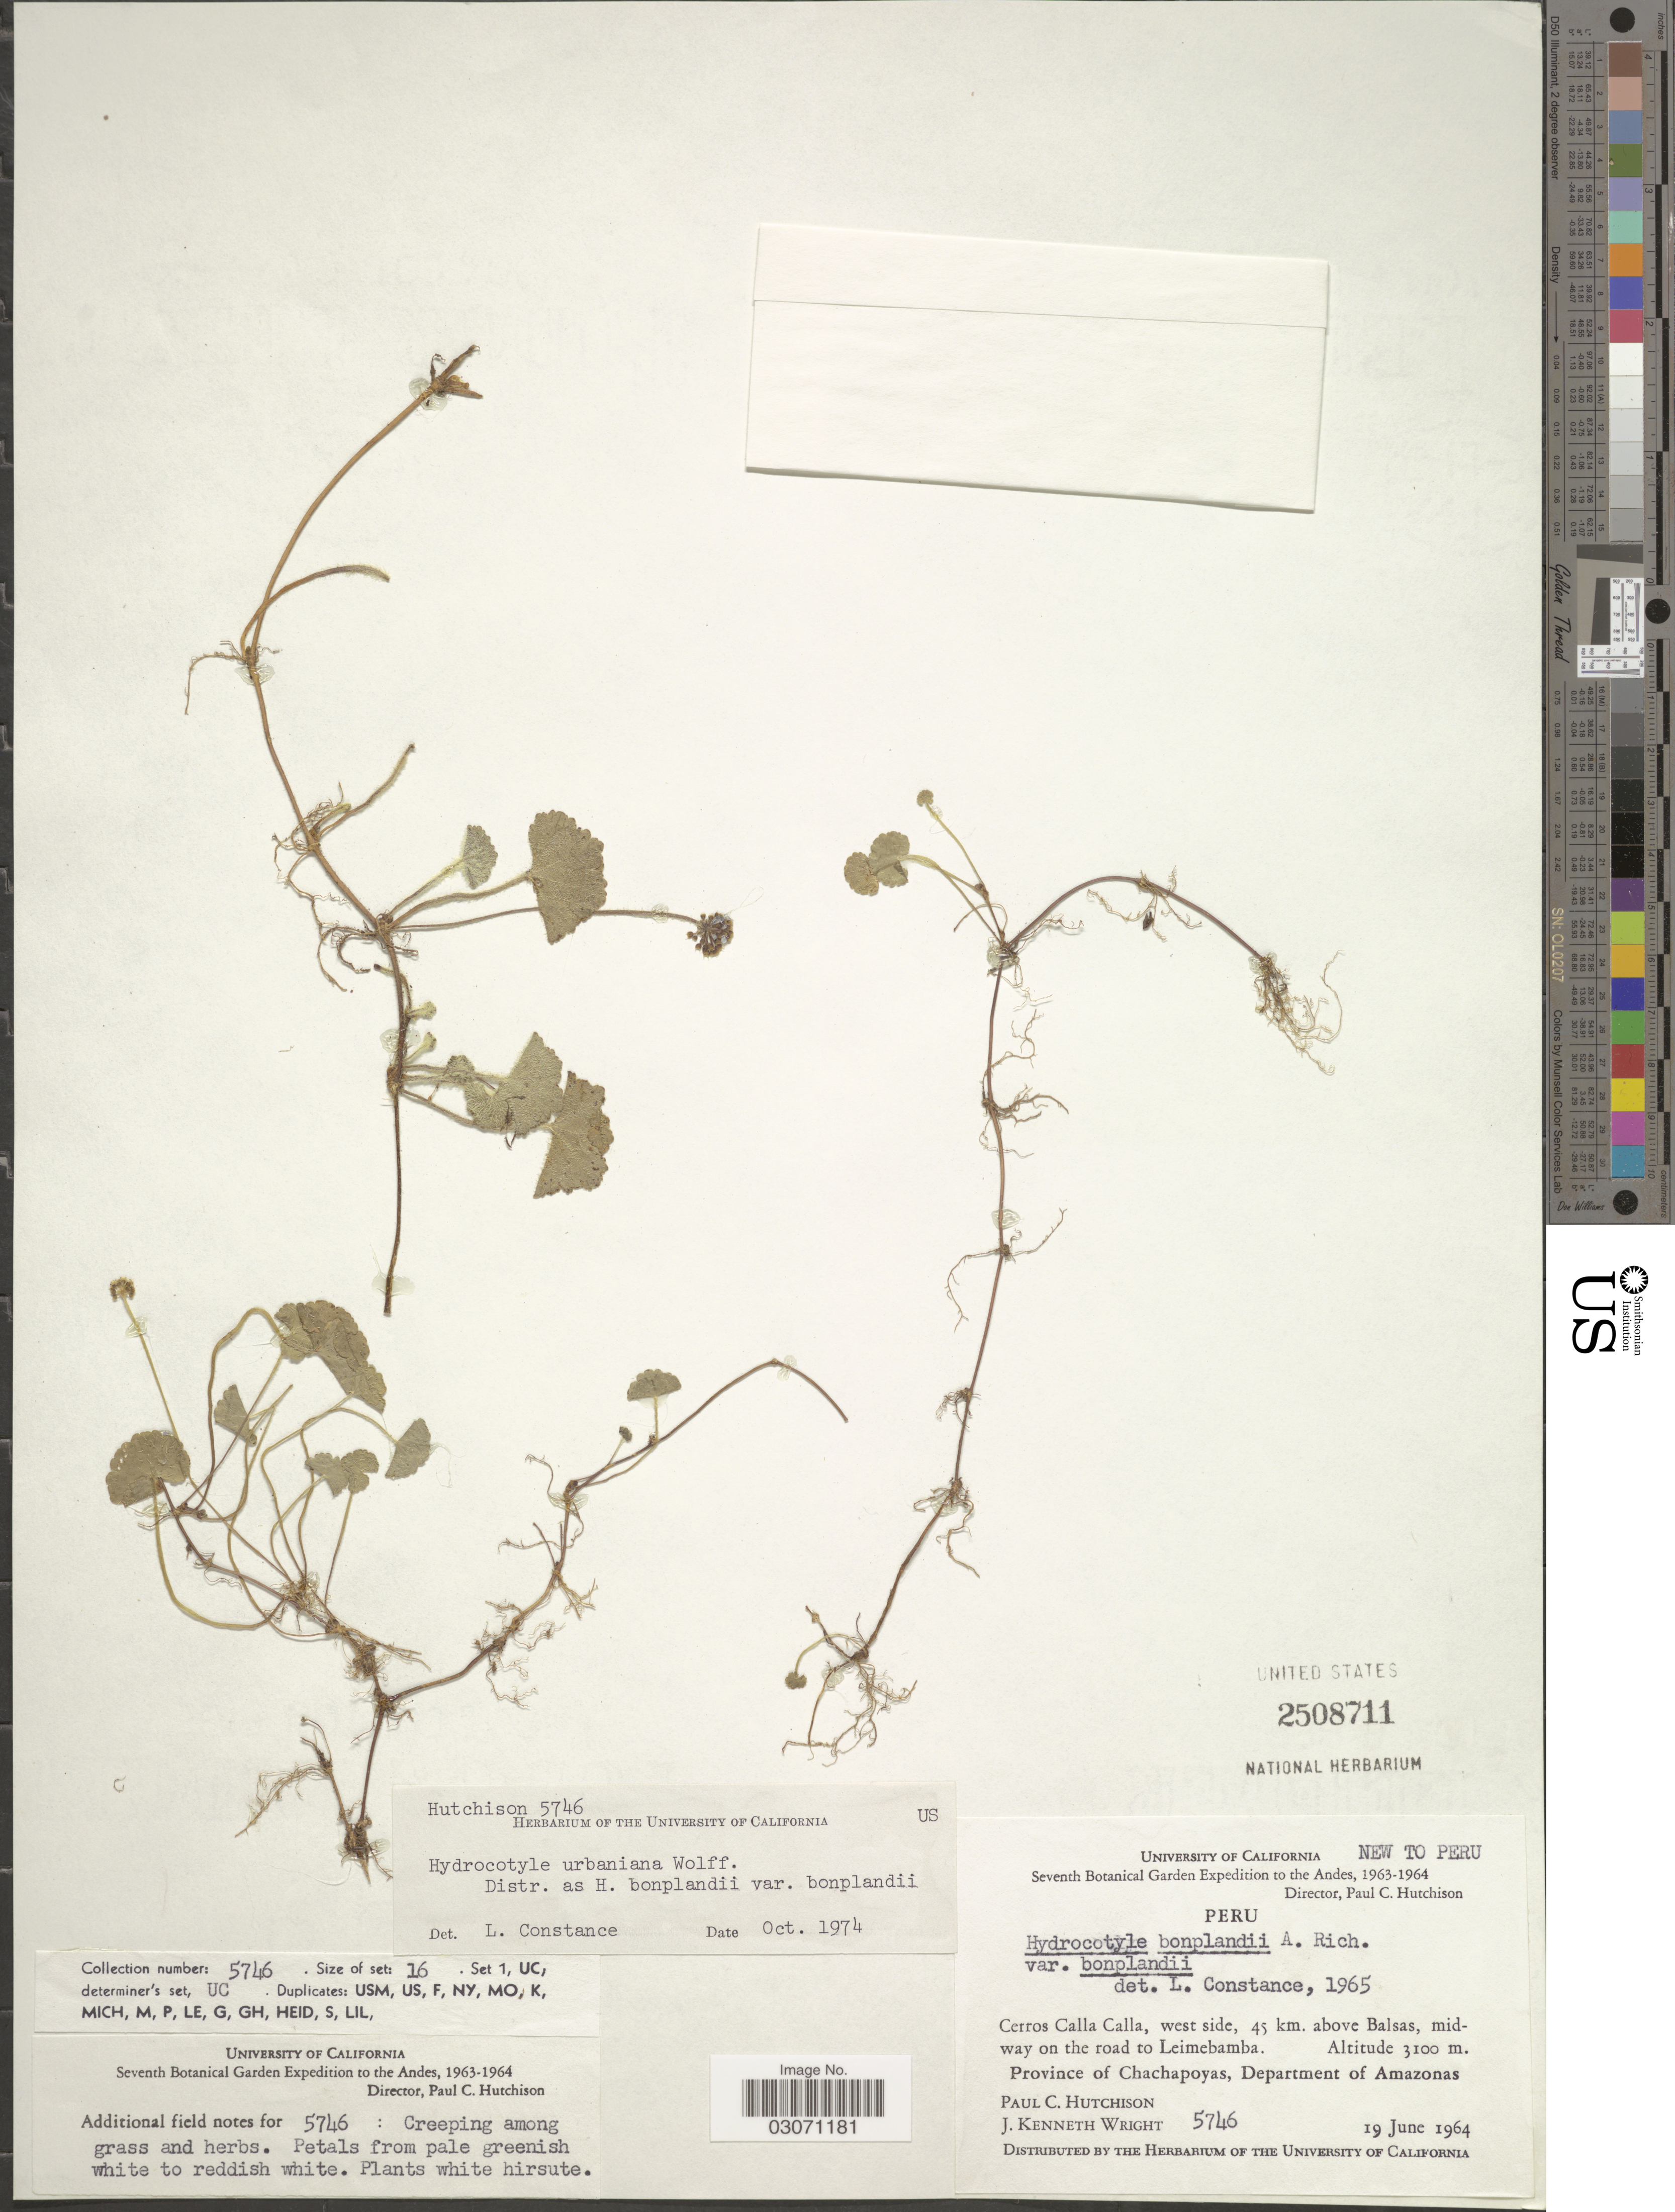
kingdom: Plantae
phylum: Tracheophyta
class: Magnoliopsida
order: Apiales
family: Araliaceae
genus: Hydrocotyle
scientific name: Hydrocotyle sp.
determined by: Mendoza, M.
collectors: P. C. Hutchison & J. K. Wright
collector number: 5746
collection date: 1964-06-19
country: Peru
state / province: Amazonas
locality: Andes. Cerros Calla Calla, west side, 45 km. above Balsas, midway on the road to Leimebamba. Province of Chachapoyas, Department of Amazonas.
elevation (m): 3100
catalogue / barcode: US 2508711